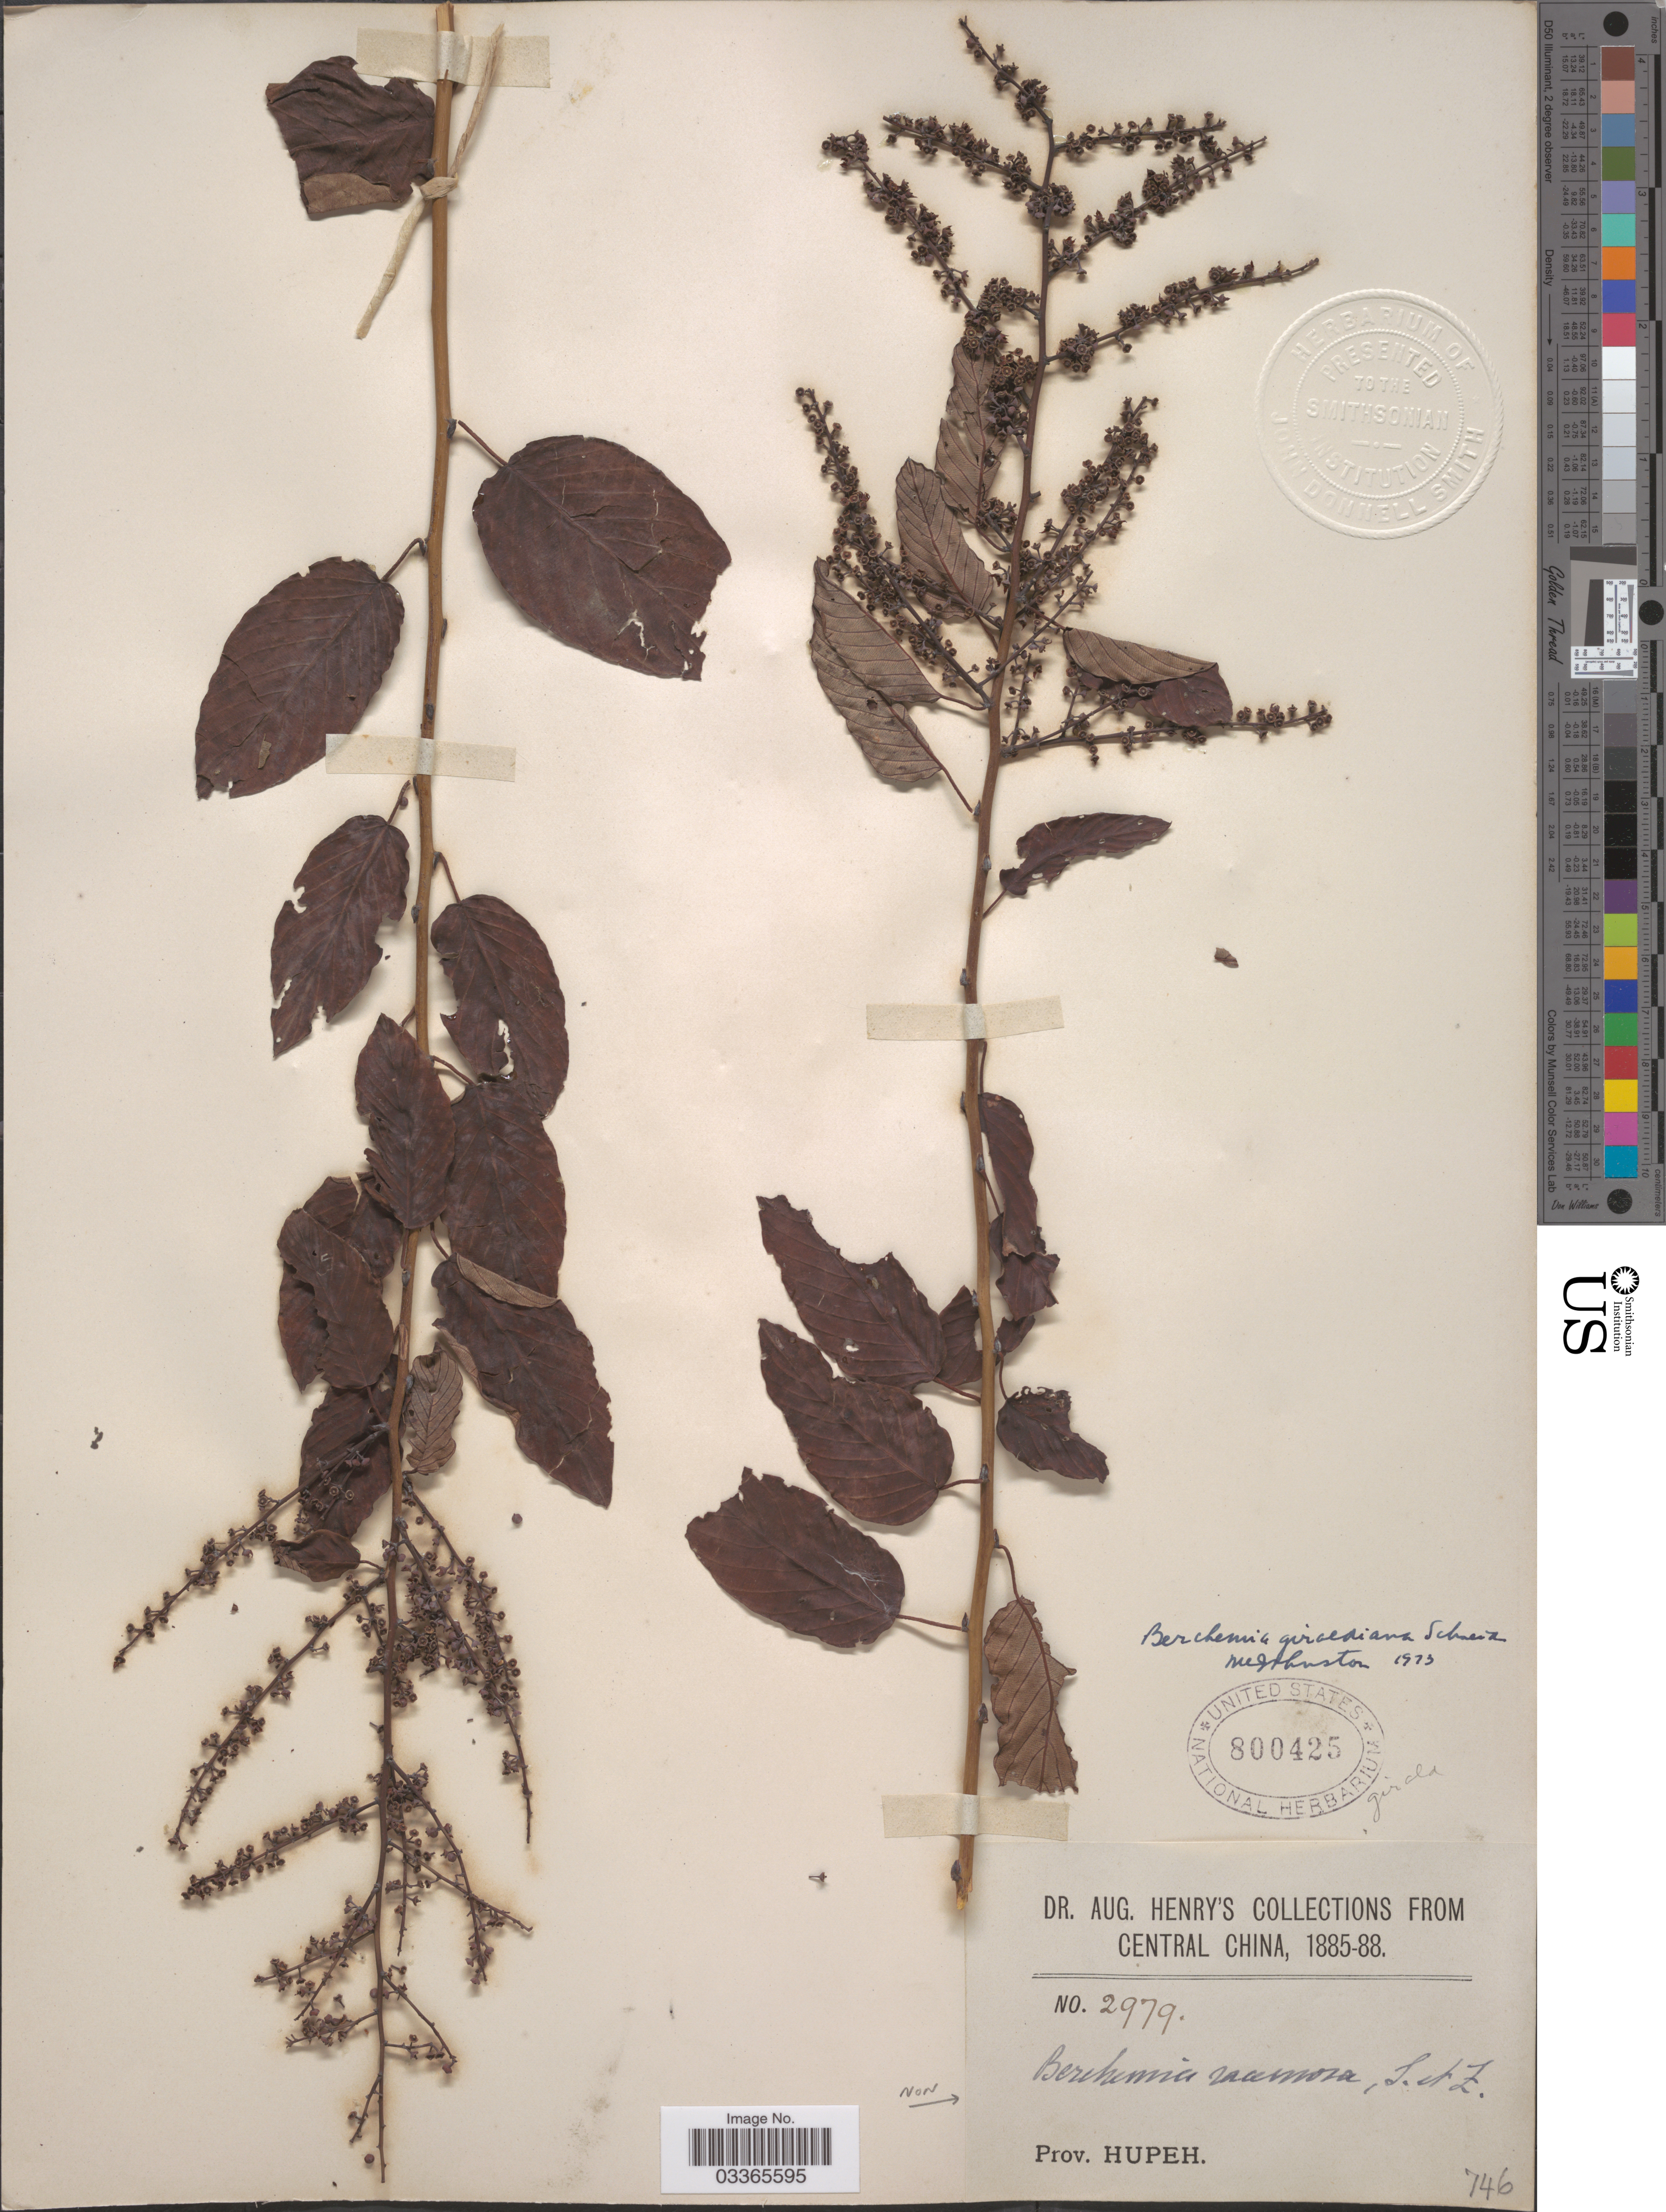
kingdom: Plantae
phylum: Tracheophyta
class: Magnoliopsida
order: Rosales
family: Rhamnaceae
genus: Berchemia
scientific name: Berchemia giraldiana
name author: C.K. Schneid.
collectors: A. Henry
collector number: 2979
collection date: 1885/1888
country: China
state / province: Hubei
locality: Central China, Prov. Hupeh.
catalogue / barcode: US 800425